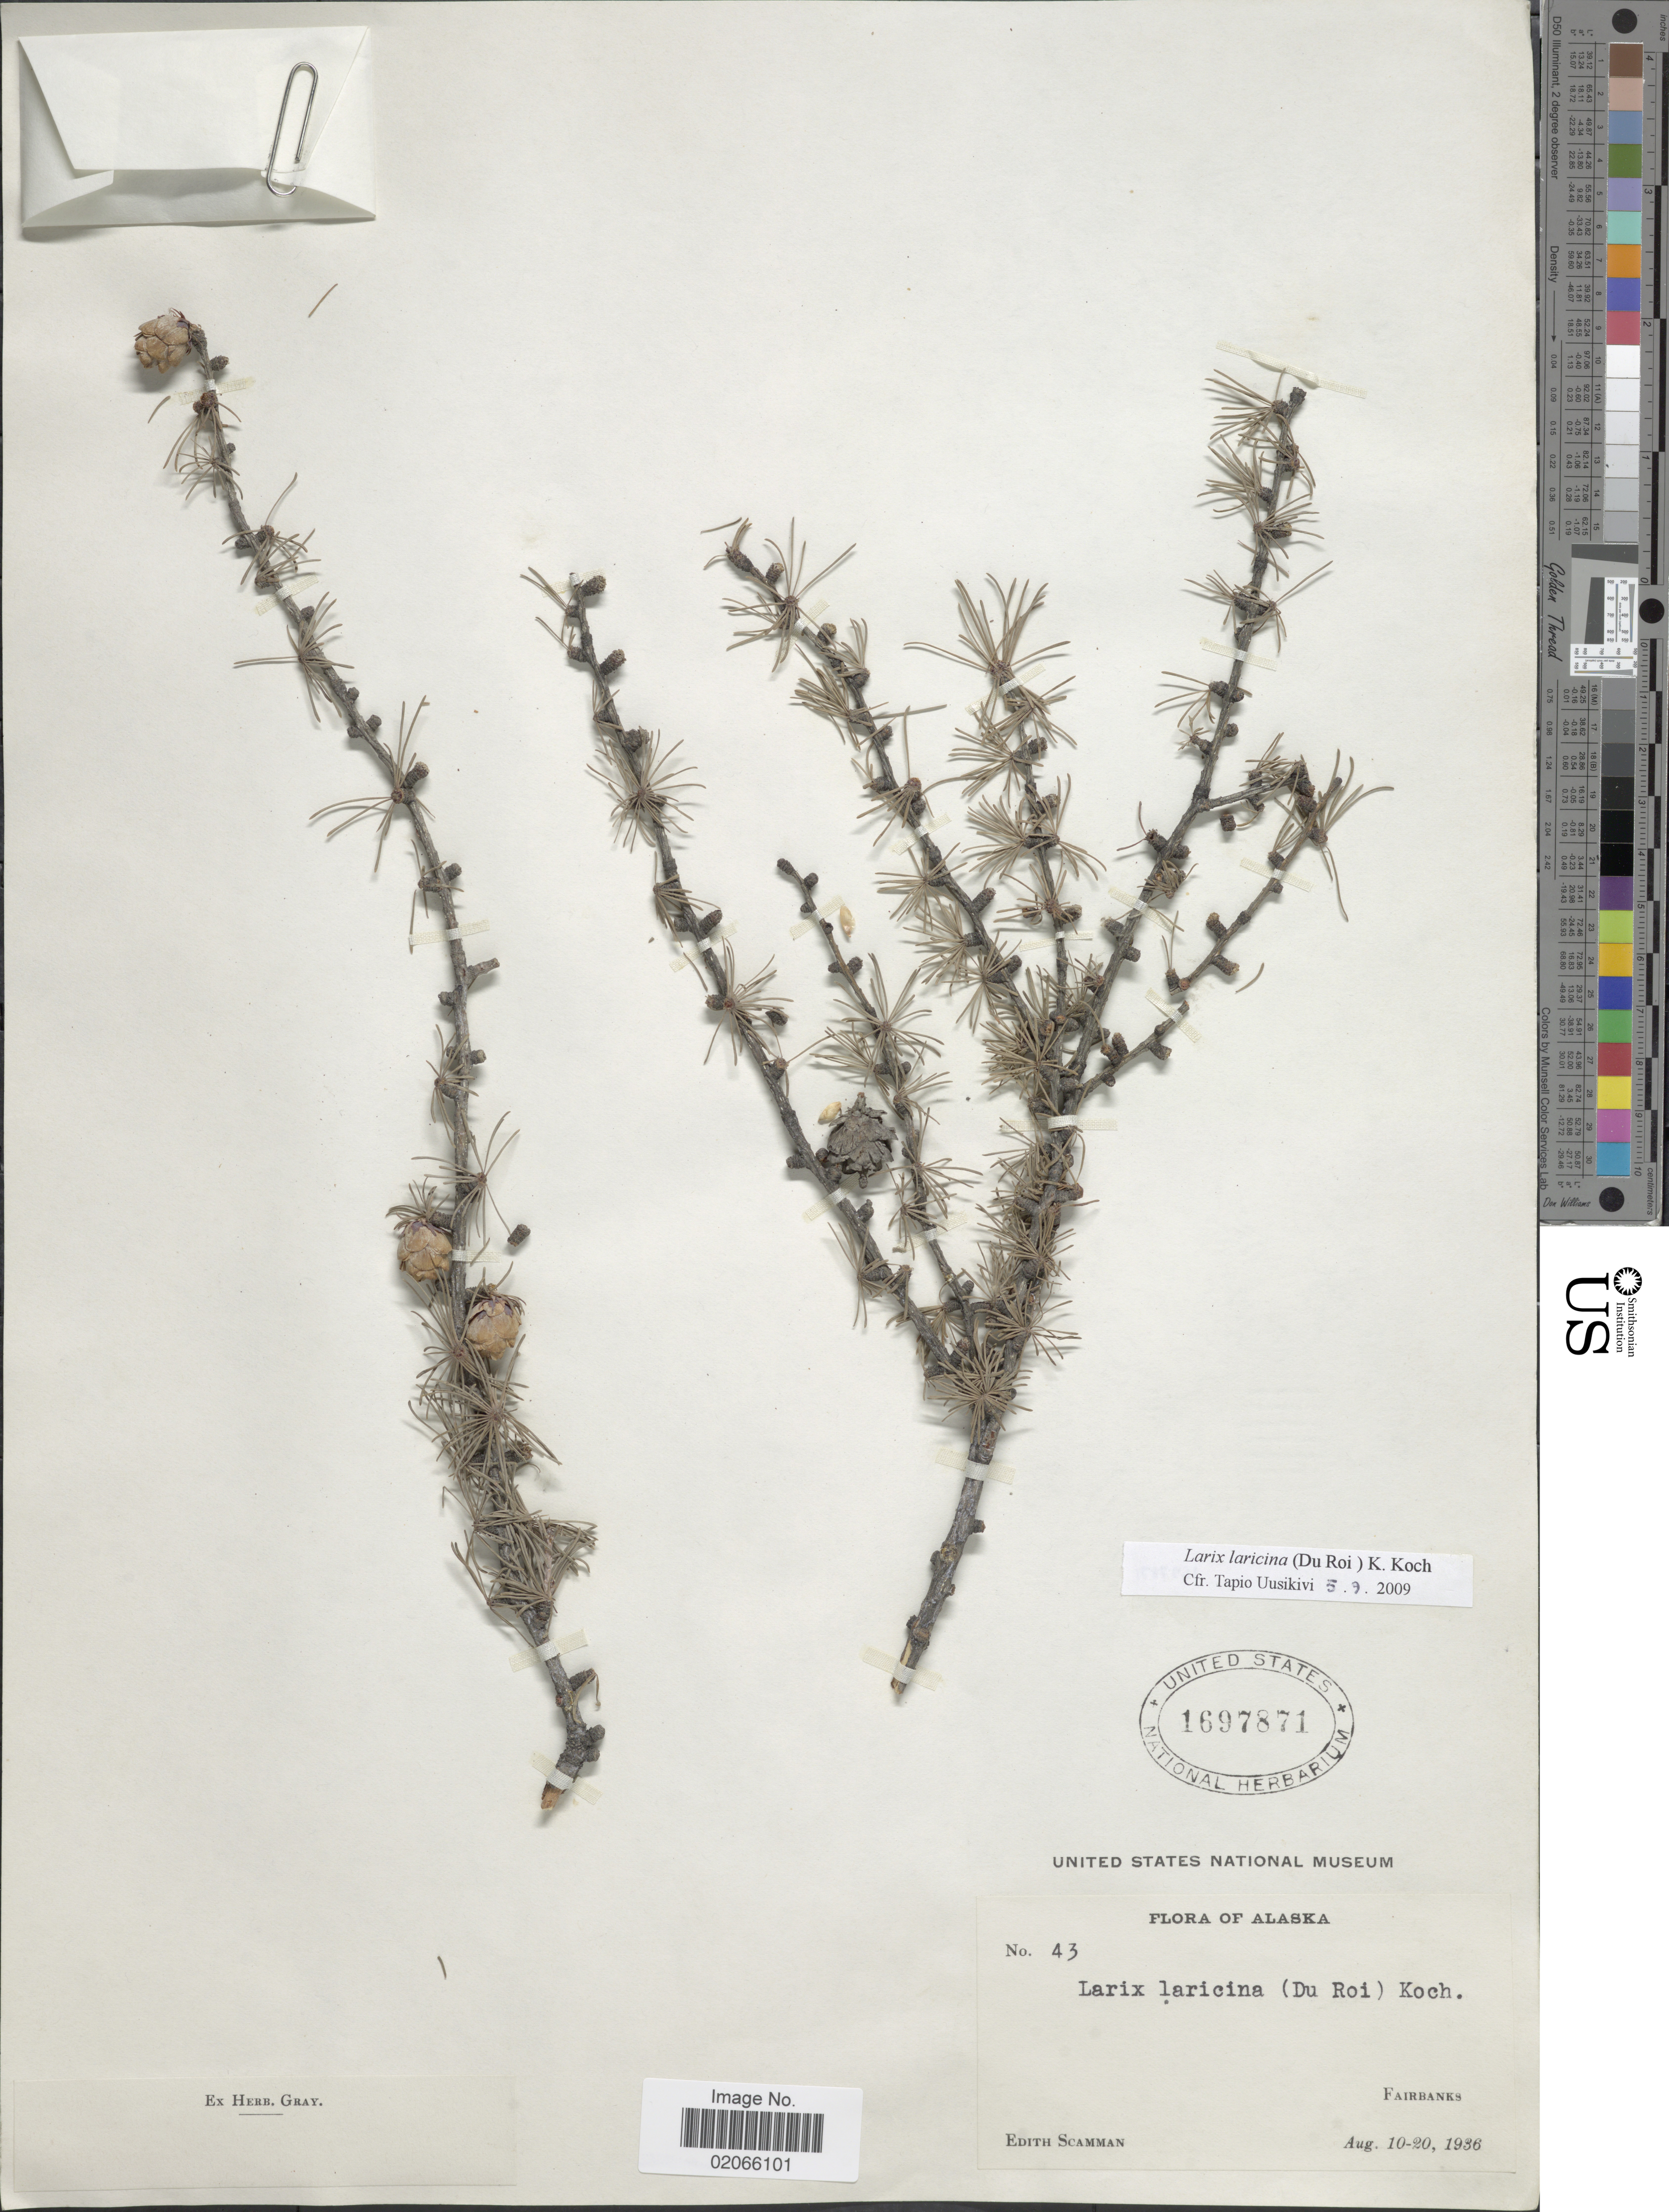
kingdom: Plantae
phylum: Tracheophyta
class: Pinopsida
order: Pinales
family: Pinaceae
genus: Larix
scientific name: Larix laricina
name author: (Du Roi) K. Koch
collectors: E. Scamman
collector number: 43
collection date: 1936-08-10/1936-08-20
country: United States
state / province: Alaska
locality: Alaska. Fairbanks.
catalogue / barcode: US 1697871